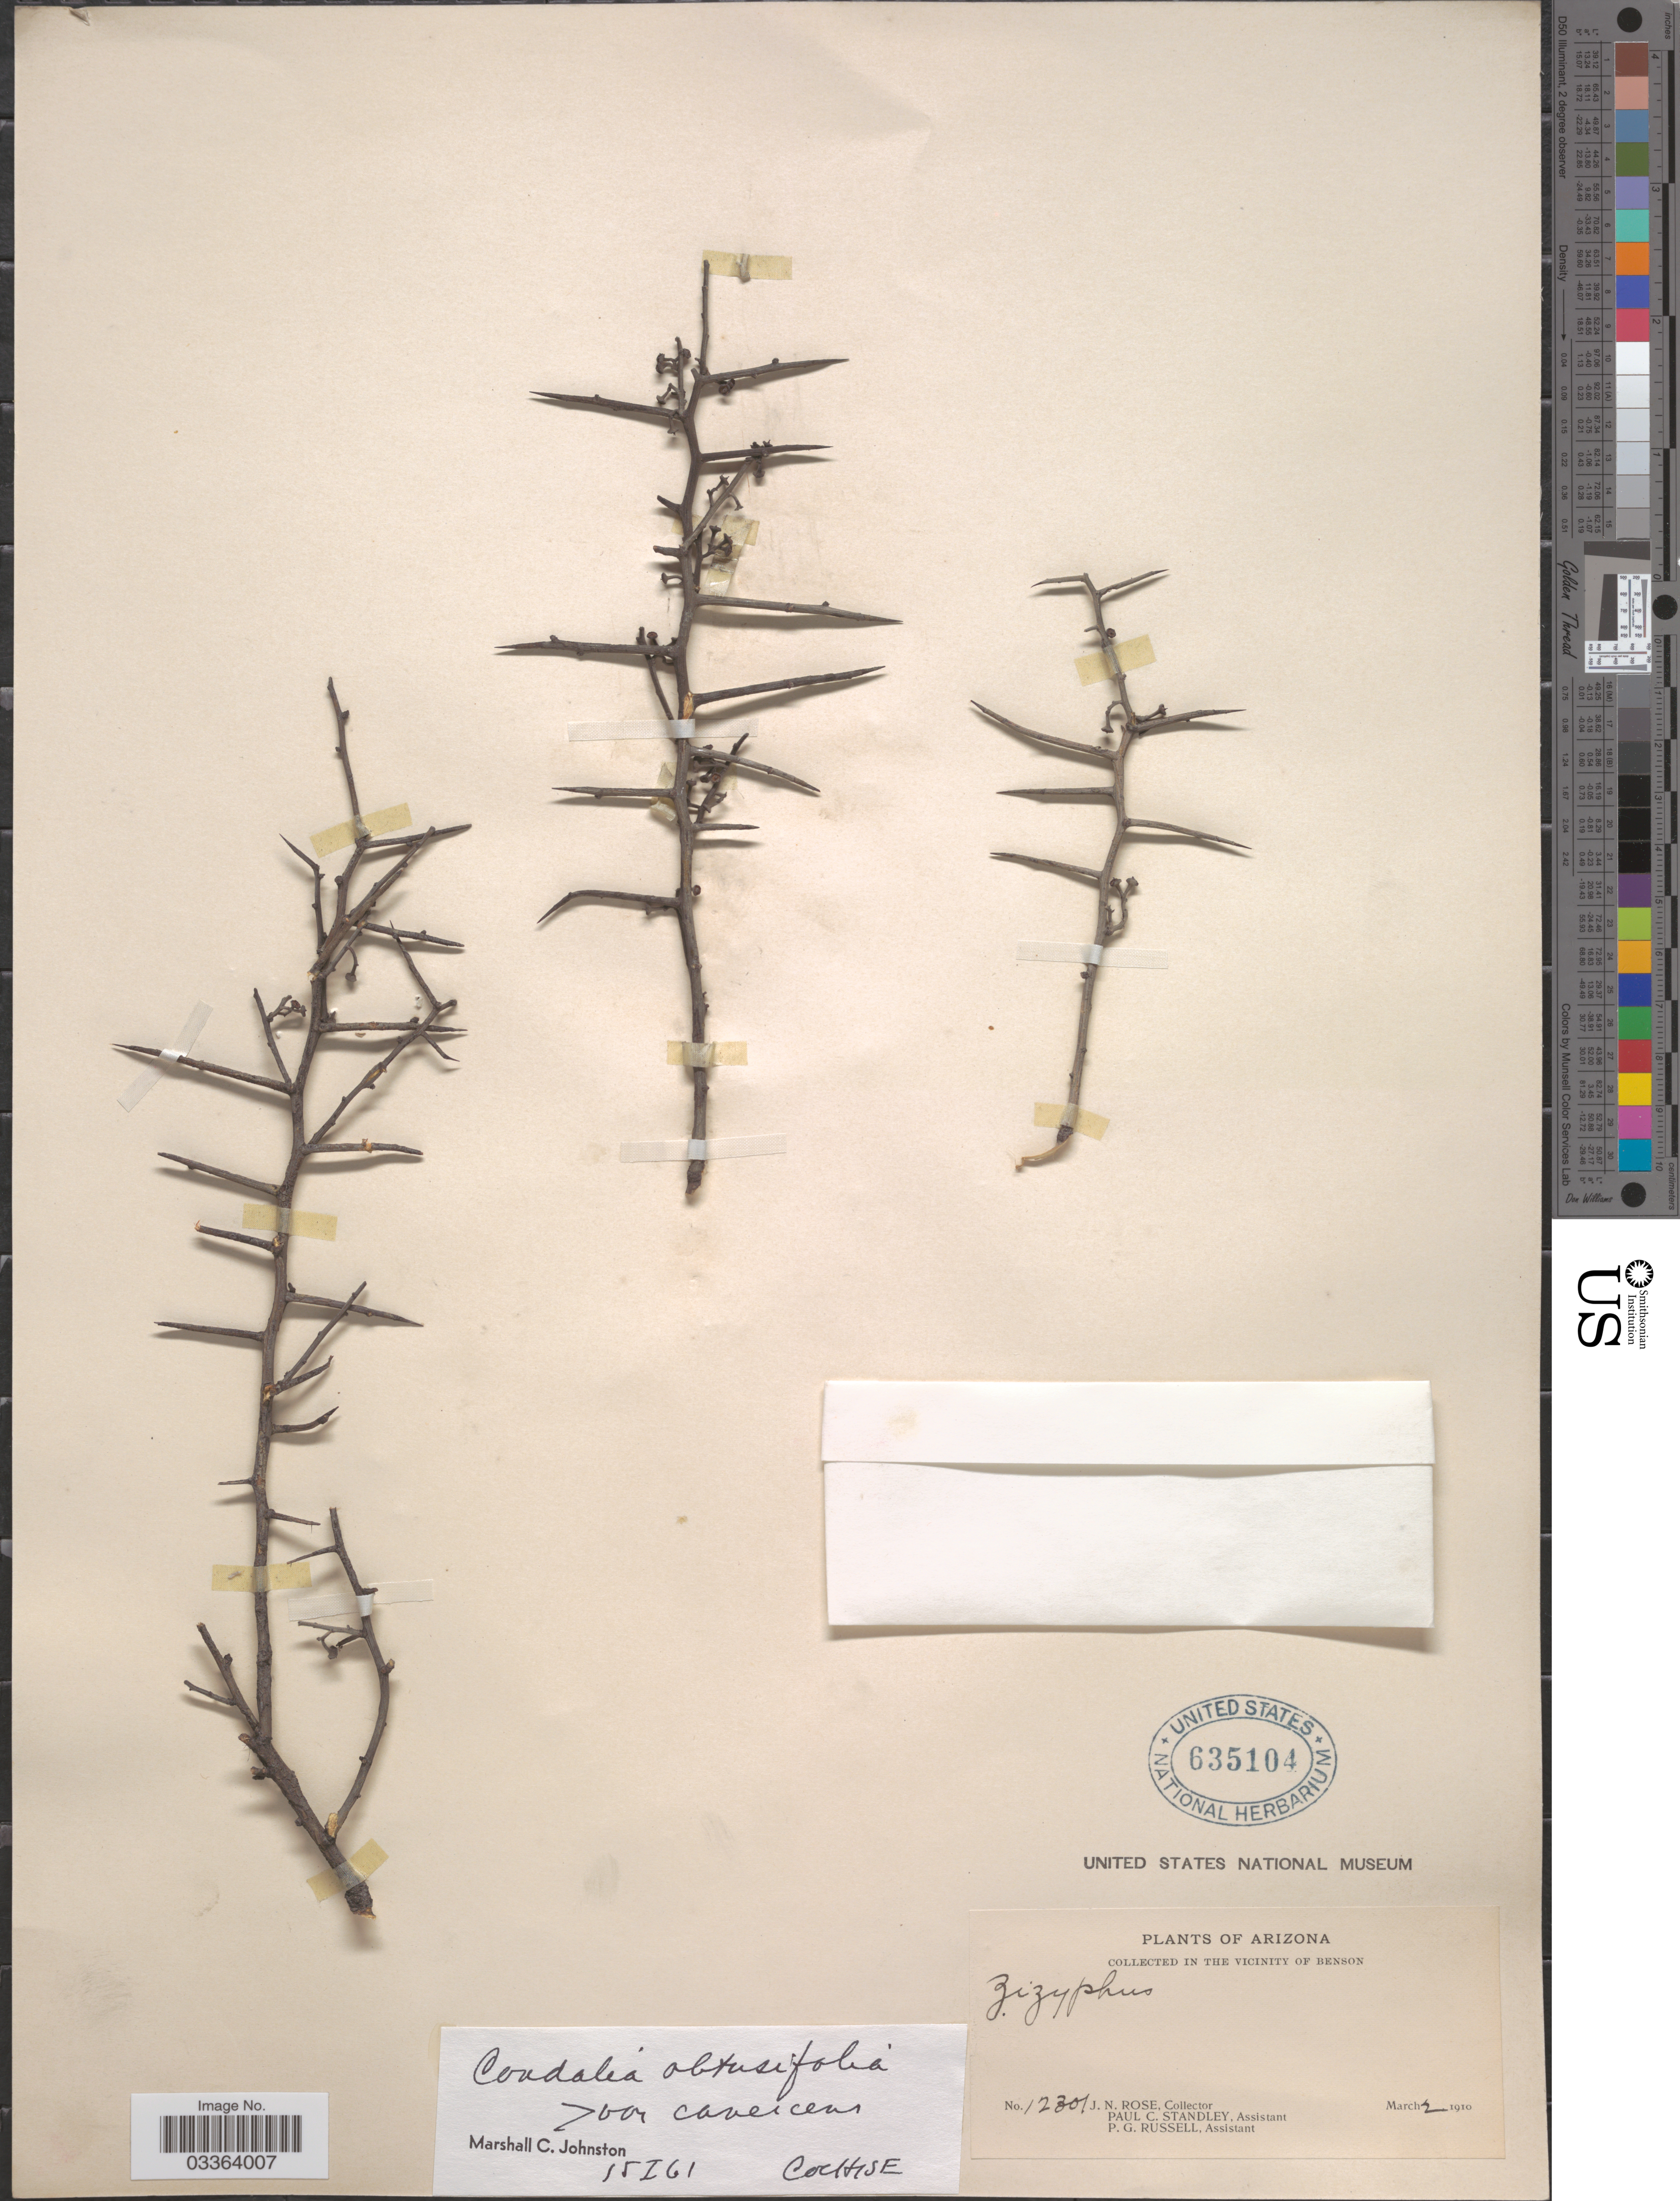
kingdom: Plantae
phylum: Tracheophyta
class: Magnoliopsida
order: Rosales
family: Rhamnaceae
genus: Sarcomphalus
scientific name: Sarcomphalus obtusifolius var. canescens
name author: (A. Gray) Hauenschild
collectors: J. N. Rose, P. C. Standley & P. G. Russell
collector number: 12301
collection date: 1910-03-02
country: United States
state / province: Arizona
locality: In the Vicinity of Benson.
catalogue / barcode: US 635104